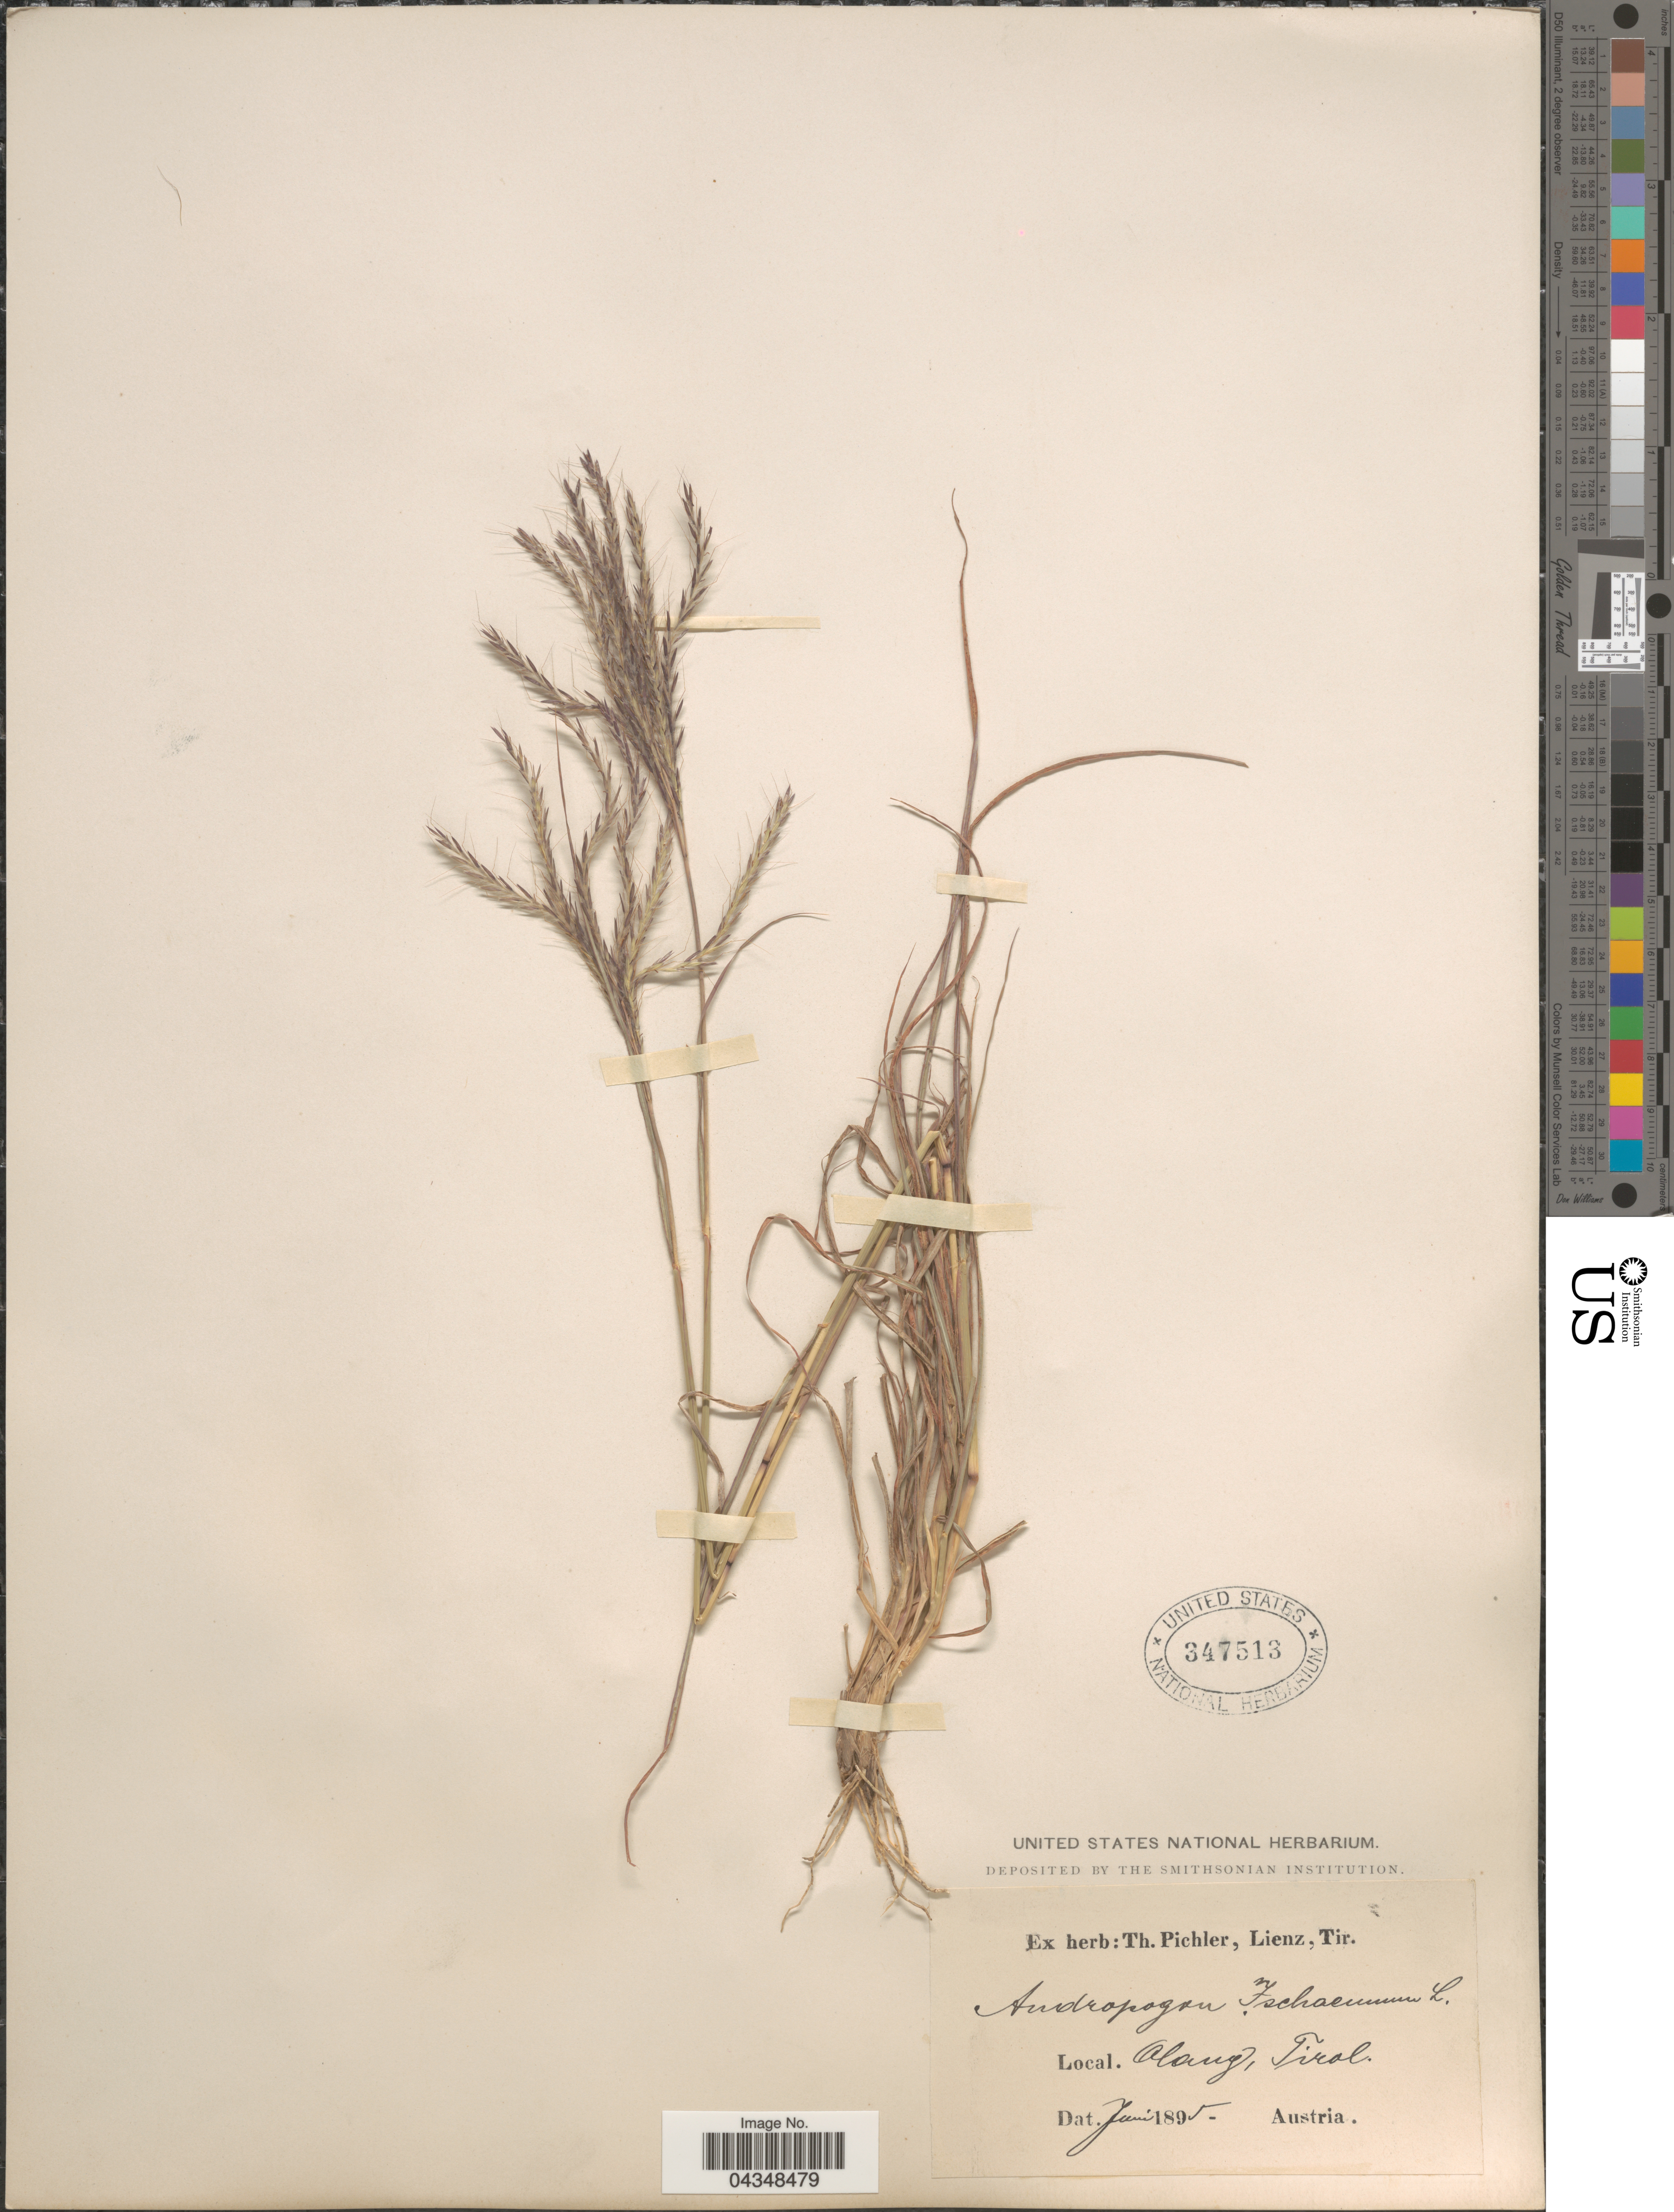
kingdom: Plantae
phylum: Tracheophyta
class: Liliopsida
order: Poales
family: Poaceae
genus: Bothriochloa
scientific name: Bothriochloa ischaemum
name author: (L.) Keng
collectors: ex herb. T. Pichler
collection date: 1895-06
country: Austria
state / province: Tirol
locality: Olang.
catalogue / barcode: US 347513